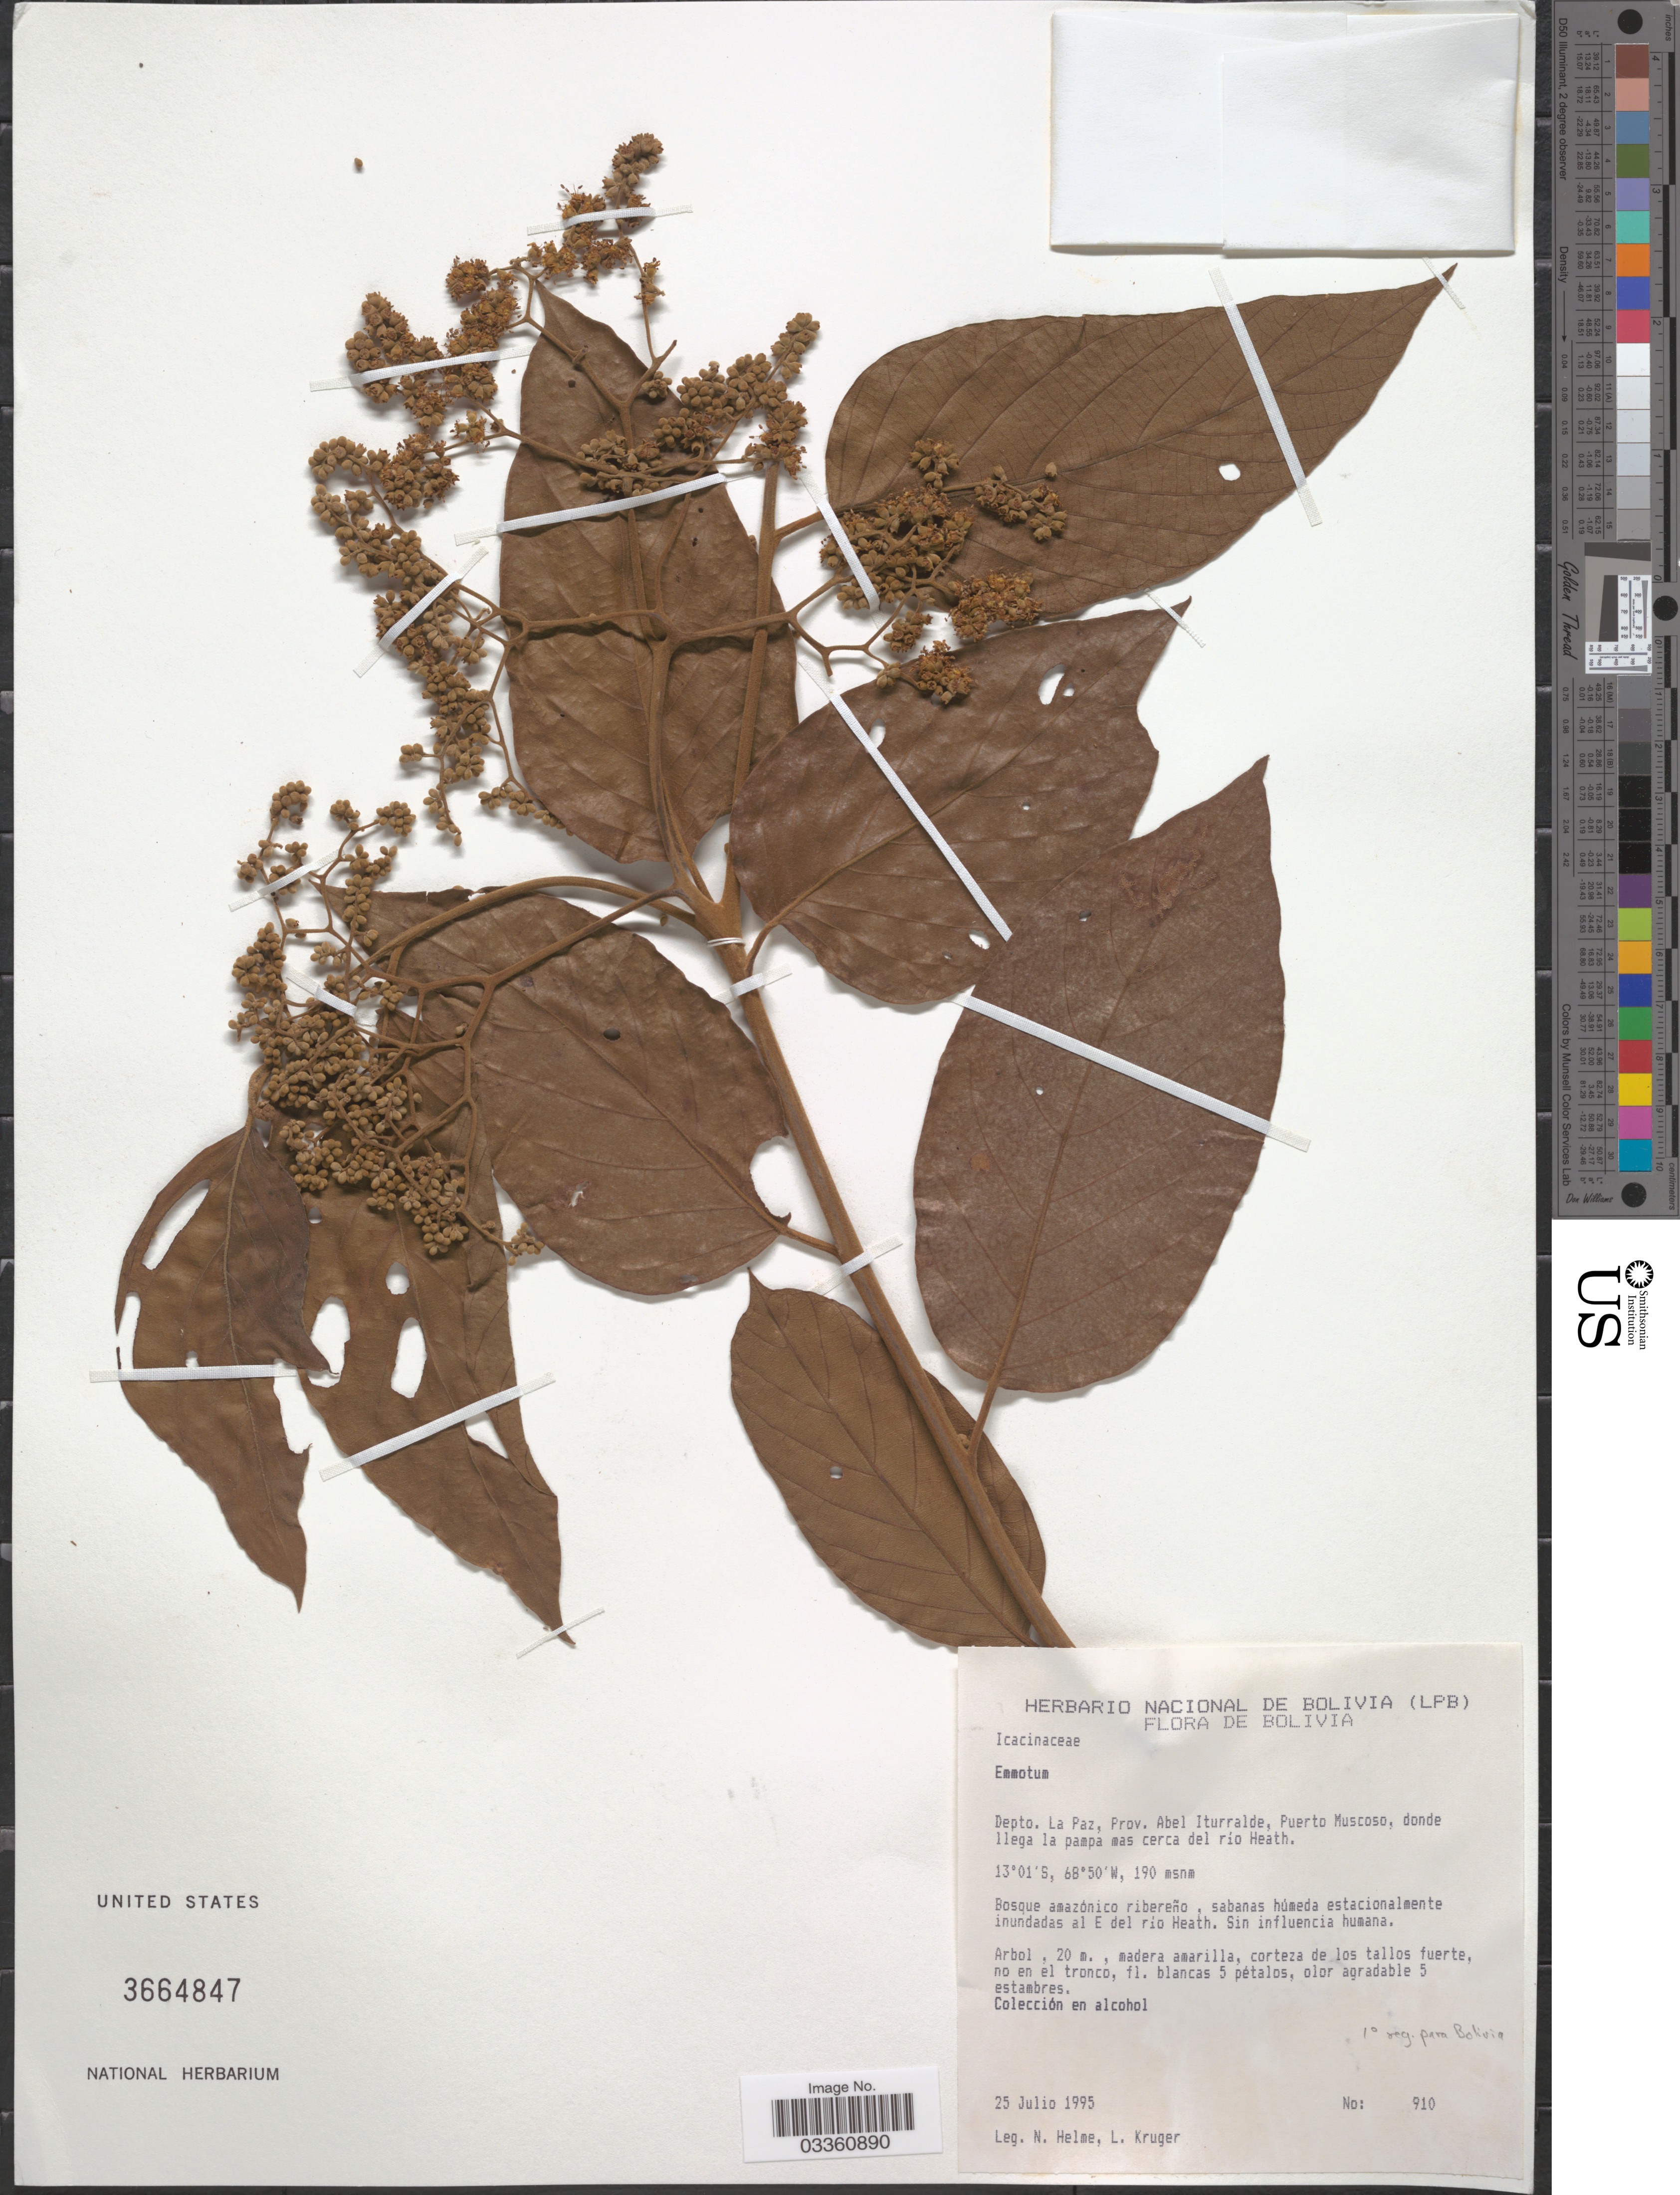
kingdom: Plantae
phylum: Tracheophyta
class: Magnoliopsida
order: Metteniusales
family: Metteniusaceae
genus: Emmotum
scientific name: Emmotum sp.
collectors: N. Helme & L. Kruger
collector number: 910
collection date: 1995-07-25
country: Bolivia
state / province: La Paz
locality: Depto. La Paz, Prov. Abel Iturralde, Puerto Muscoso, donde llega la pampa mas cerca del río Heath. Sabanas húmeda estacionalmente inundadas al E del río Heath.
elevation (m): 190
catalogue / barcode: US 3664847